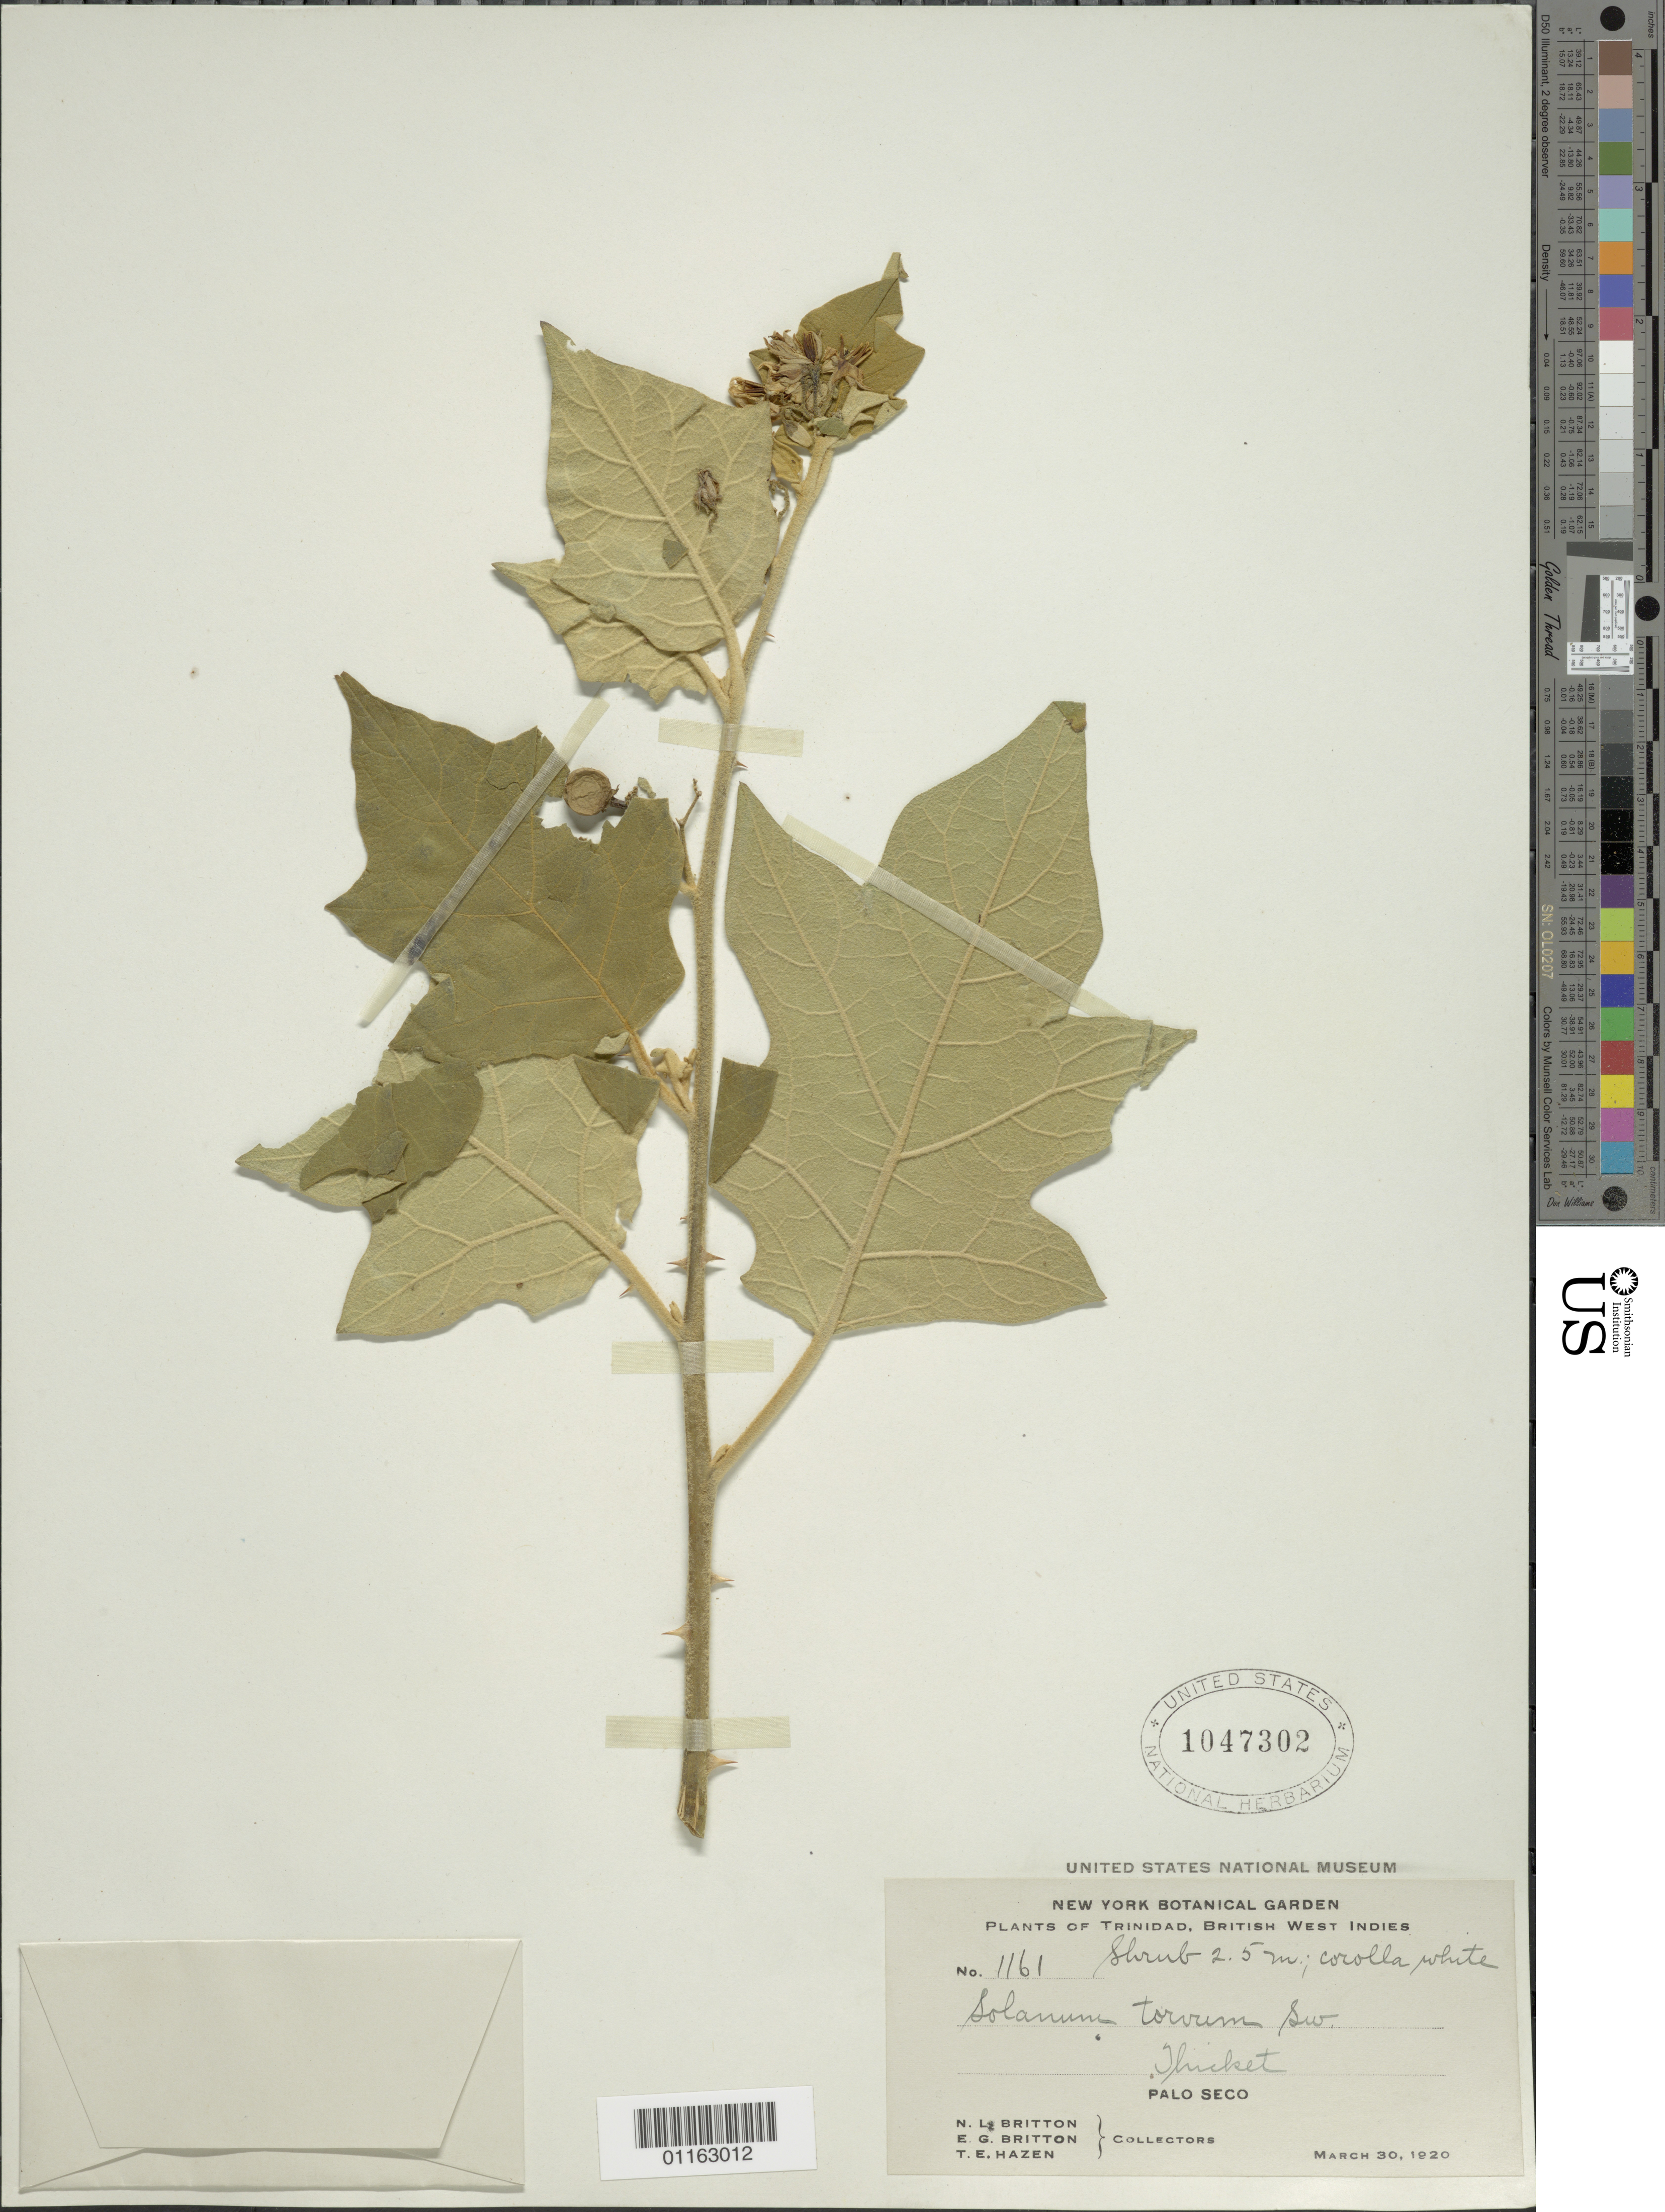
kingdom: Plantae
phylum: Tracheophyta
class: Magnoliopsida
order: Solanales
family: Solanaceae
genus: Solanum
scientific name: Solanum torvum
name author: Sw.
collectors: N. Britton, E. G. Britton, E. G. Britton & T. E. Hazen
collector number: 1161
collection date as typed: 30 Mar 1920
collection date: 1920-03-30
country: Trinidad and Tobago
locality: palo Seco; thicket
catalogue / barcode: US 1047302